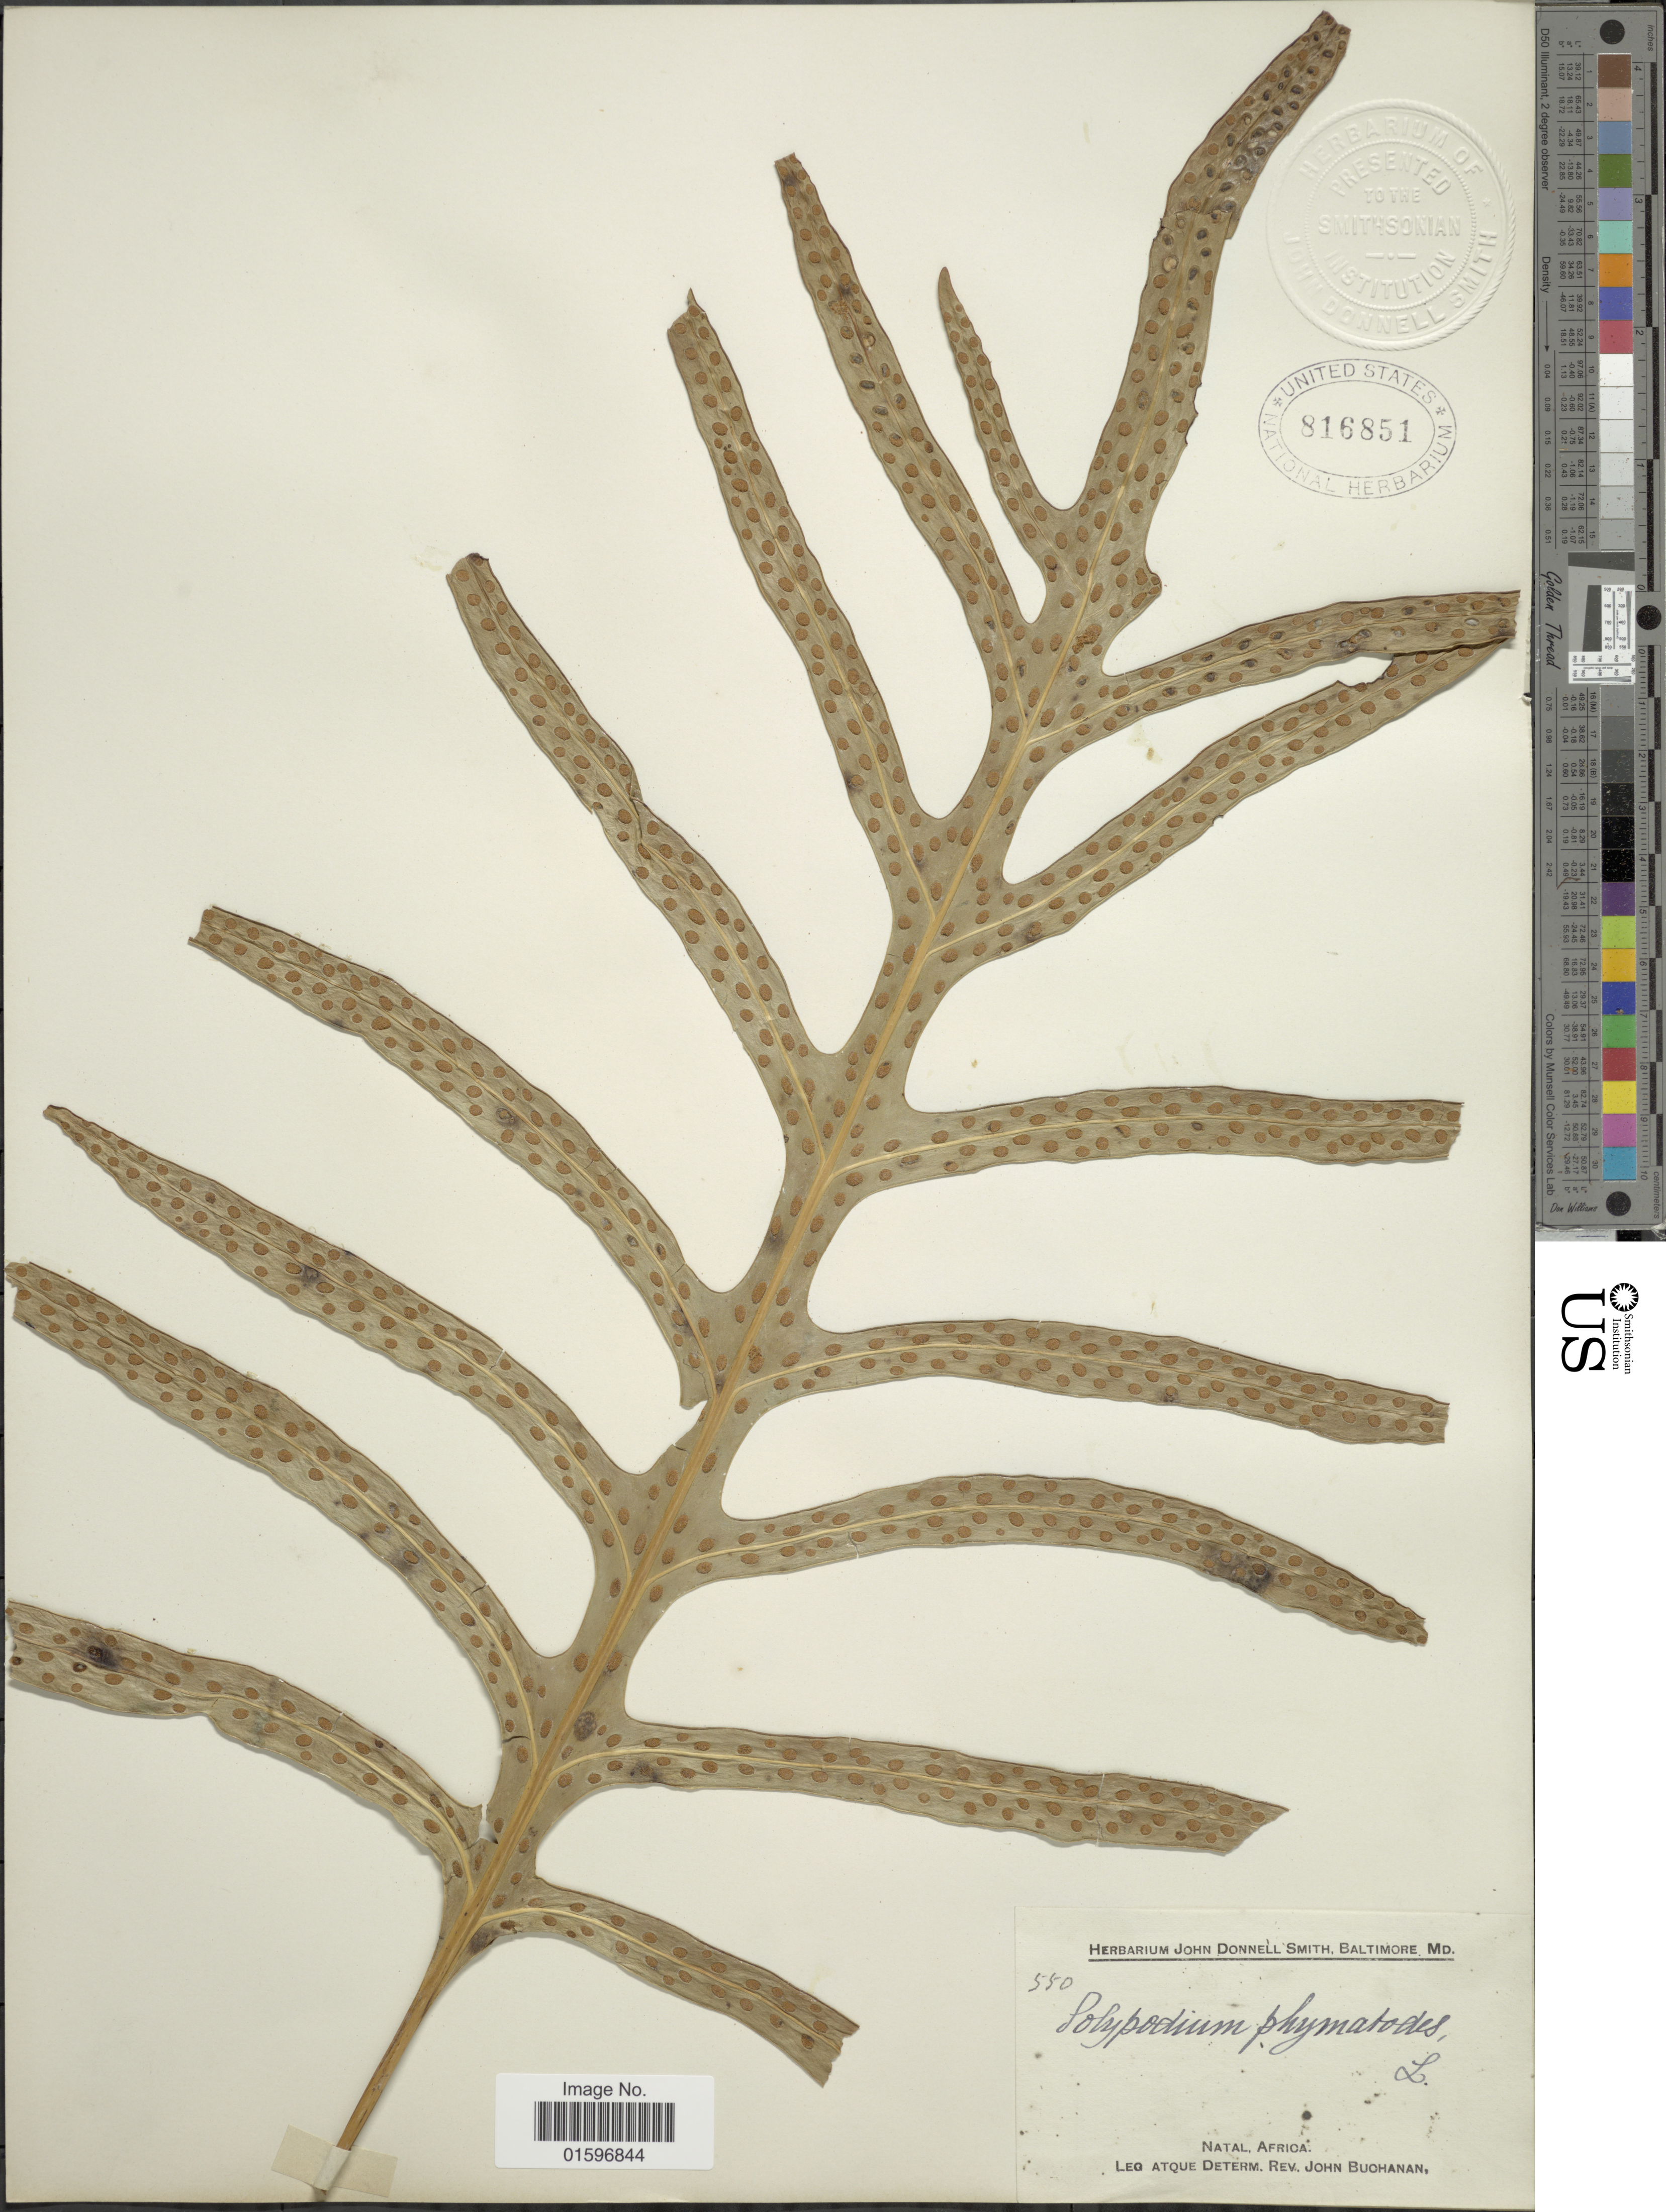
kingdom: Plantae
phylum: Tracheophyta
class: Polypodiopsida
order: Polypodiales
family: Polypodiaceae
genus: Polypodium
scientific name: Polypodium scolopendria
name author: Burm. f.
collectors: J. Buchanan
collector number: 550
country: South Africa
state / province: KwaZulu-Natal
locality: Natal, Africa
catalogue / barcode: US 816851